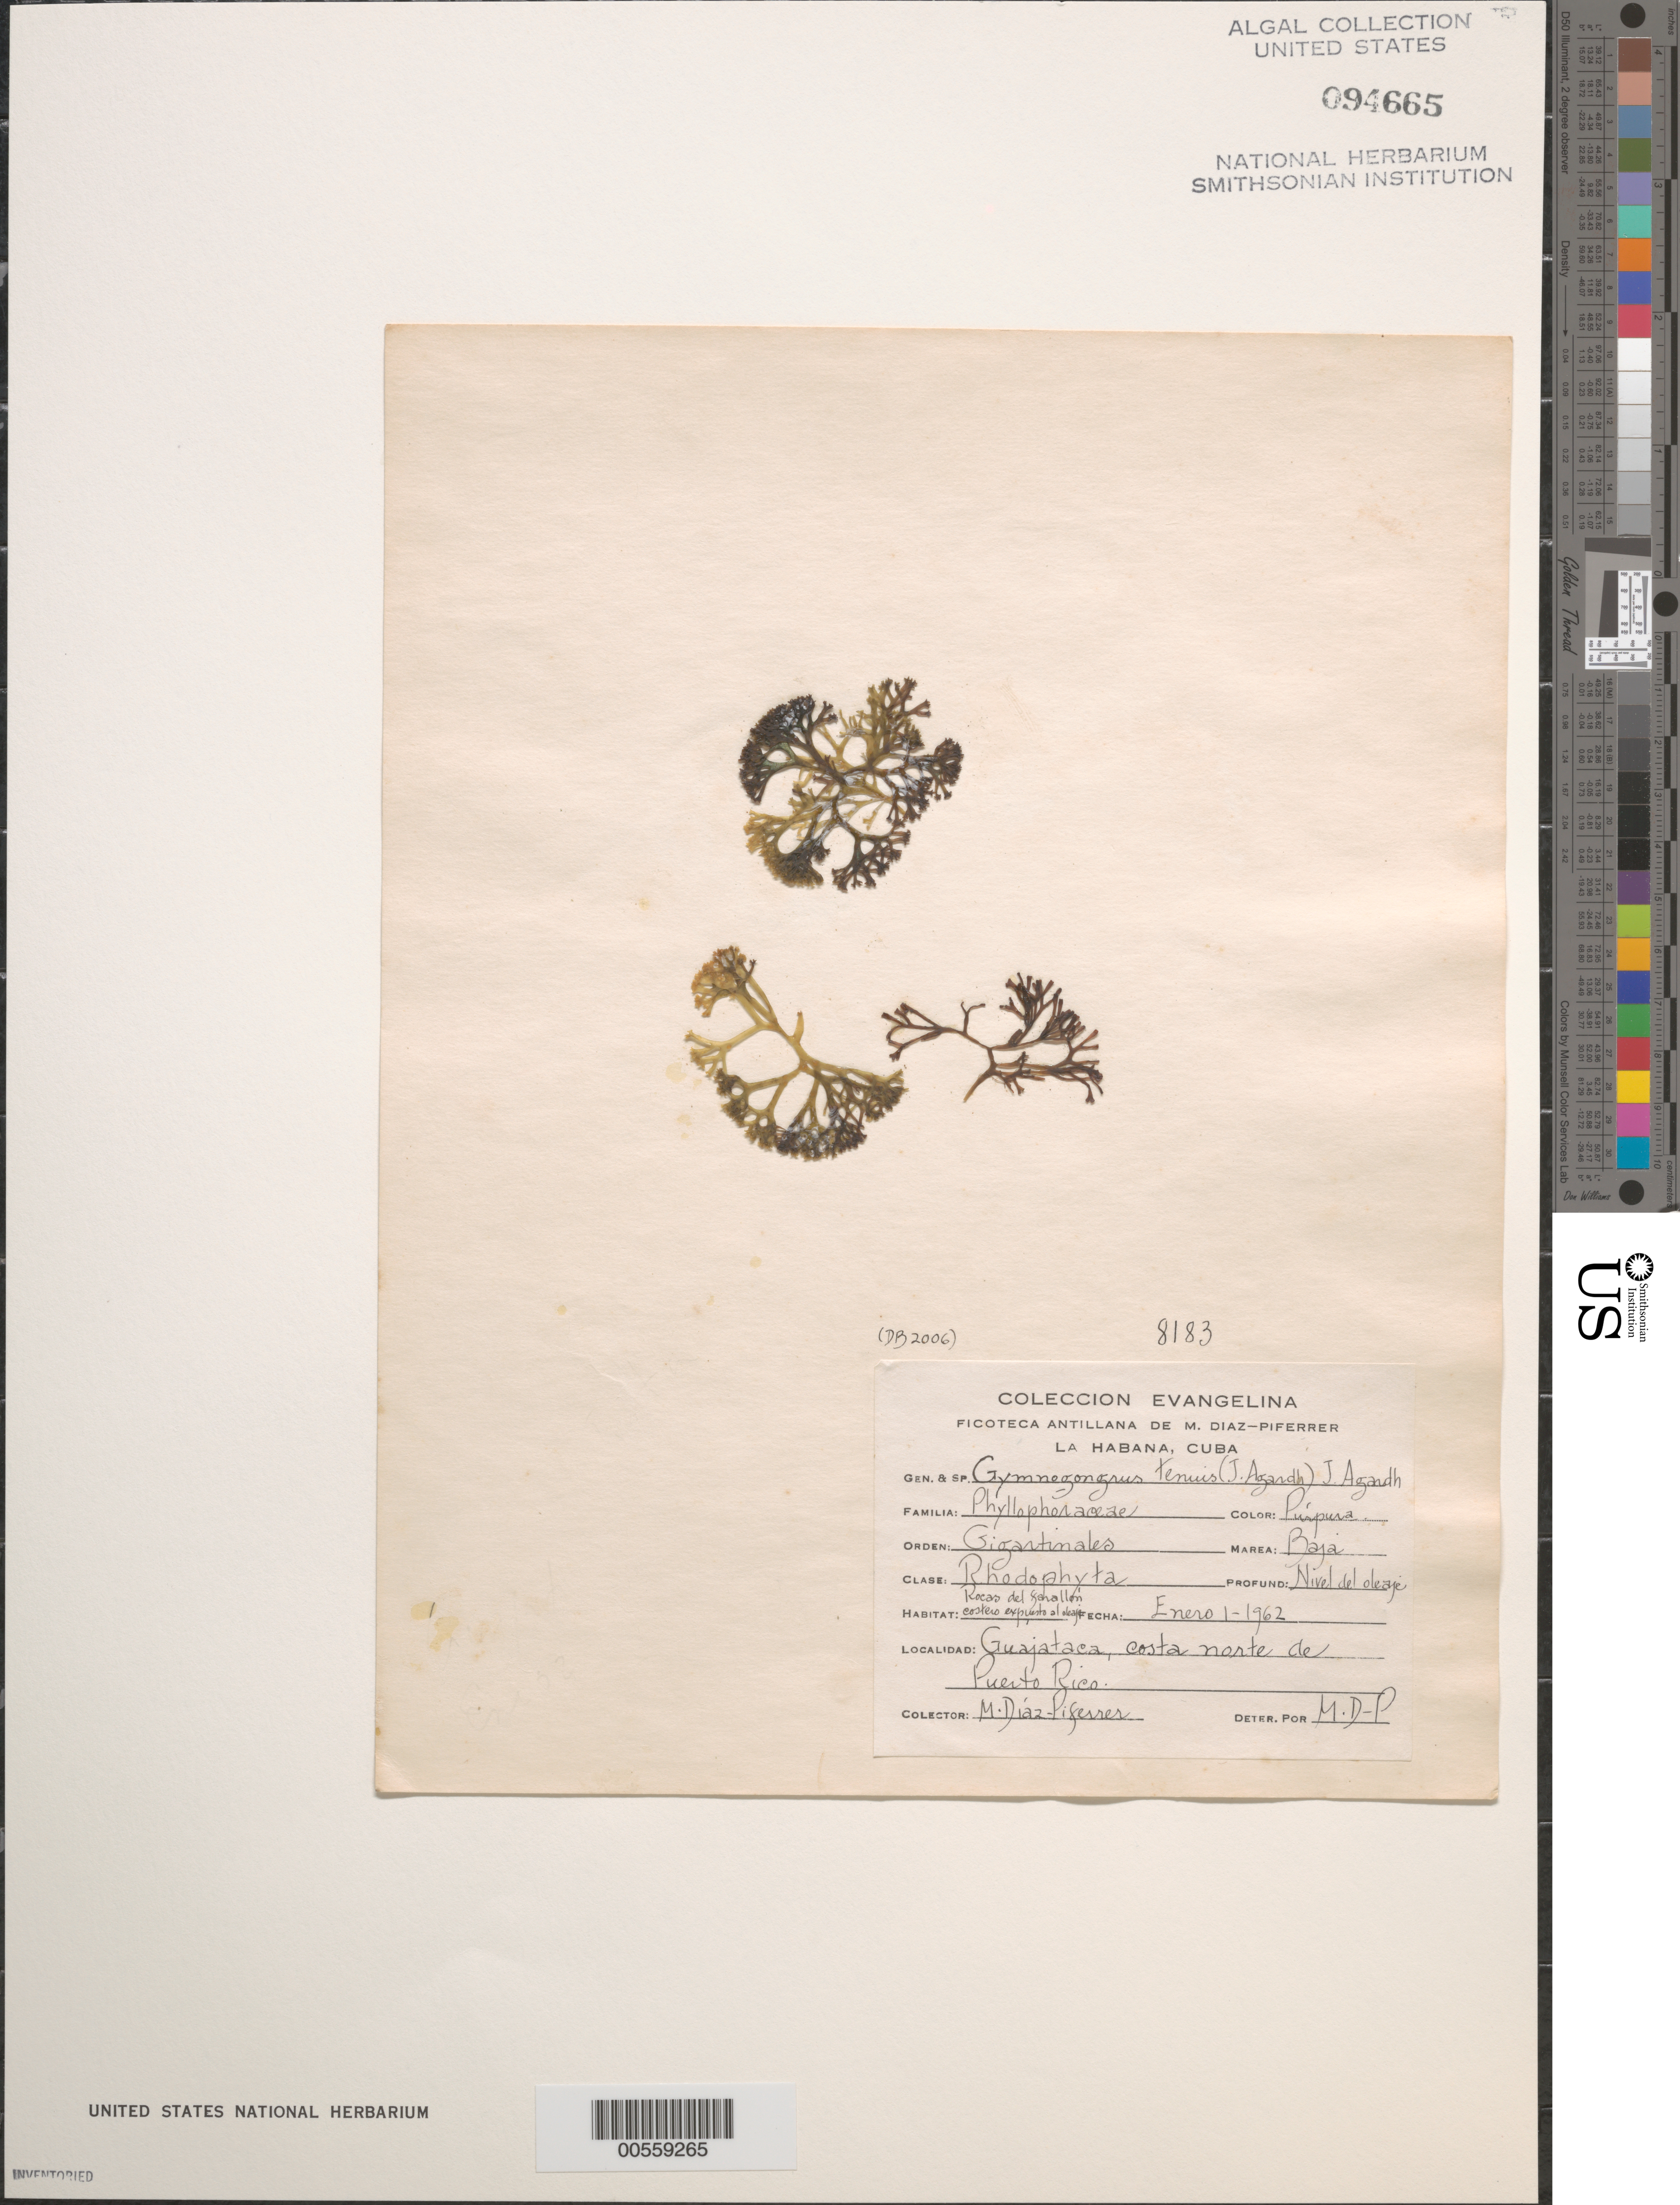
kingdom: Plantae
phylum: Rhodophyta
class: Florideophyceae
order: Gigartinales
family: Phyllophoraceae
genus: Gymnogongrus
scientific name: Gymnogongrus tenuis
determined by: Diaz-Piferrer, M.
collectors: M. Diaz-Piferrer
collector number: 8183 & DB-2006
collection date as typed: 01 Jan 1962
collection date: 1962-01-01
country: Puerto Rico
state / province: Isabela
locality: Guajataca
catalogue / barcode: US 94665